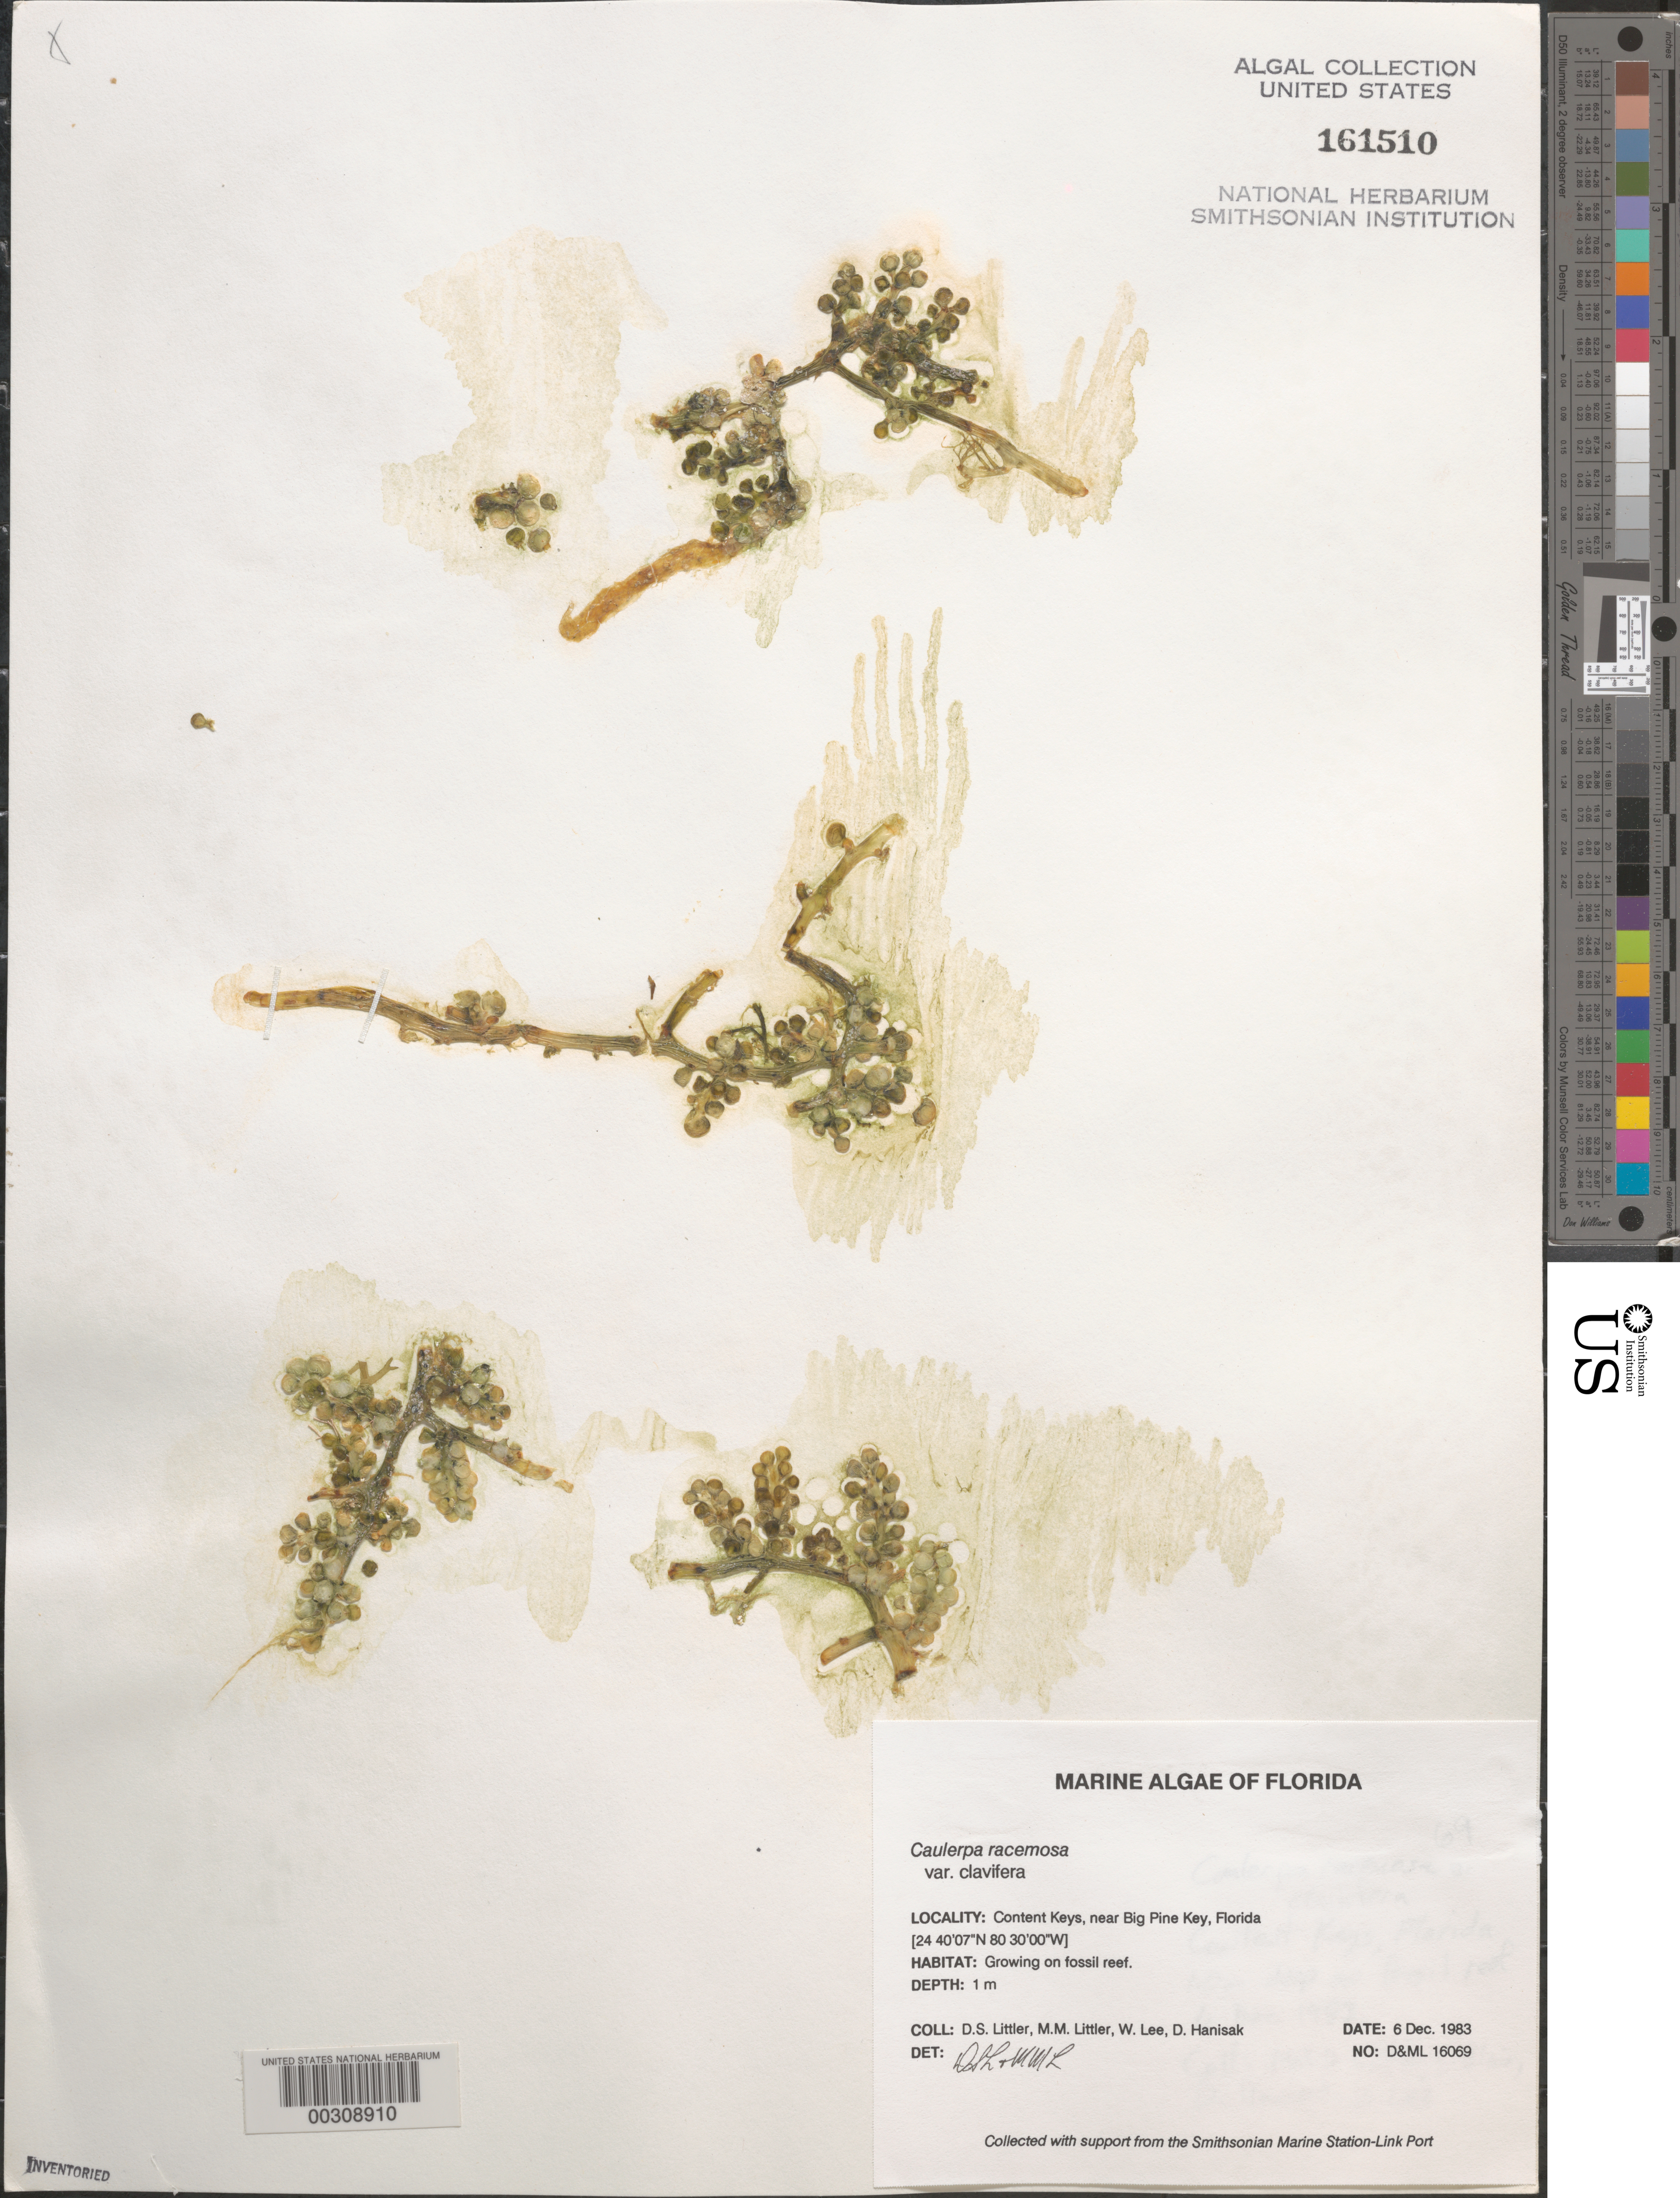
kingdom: Plantae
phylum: Chlorophyta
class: Ulvophyceae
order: Bryopsidales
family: Caulerpaceae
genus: Caulerpa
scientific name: Caulerpa racemosa var. clavifera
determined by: Littler, D. S.; Littler, M. M.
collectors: D. S. Littler, M. M. Littler, W. Lee & M. Hanisak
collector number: D&ML 16069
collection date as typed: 06 Dec 1983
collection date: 1983-12-06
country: United States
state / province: Florida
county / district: Monroe County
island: Content Keys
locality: Near Big Pine Key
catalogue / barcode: US 161510